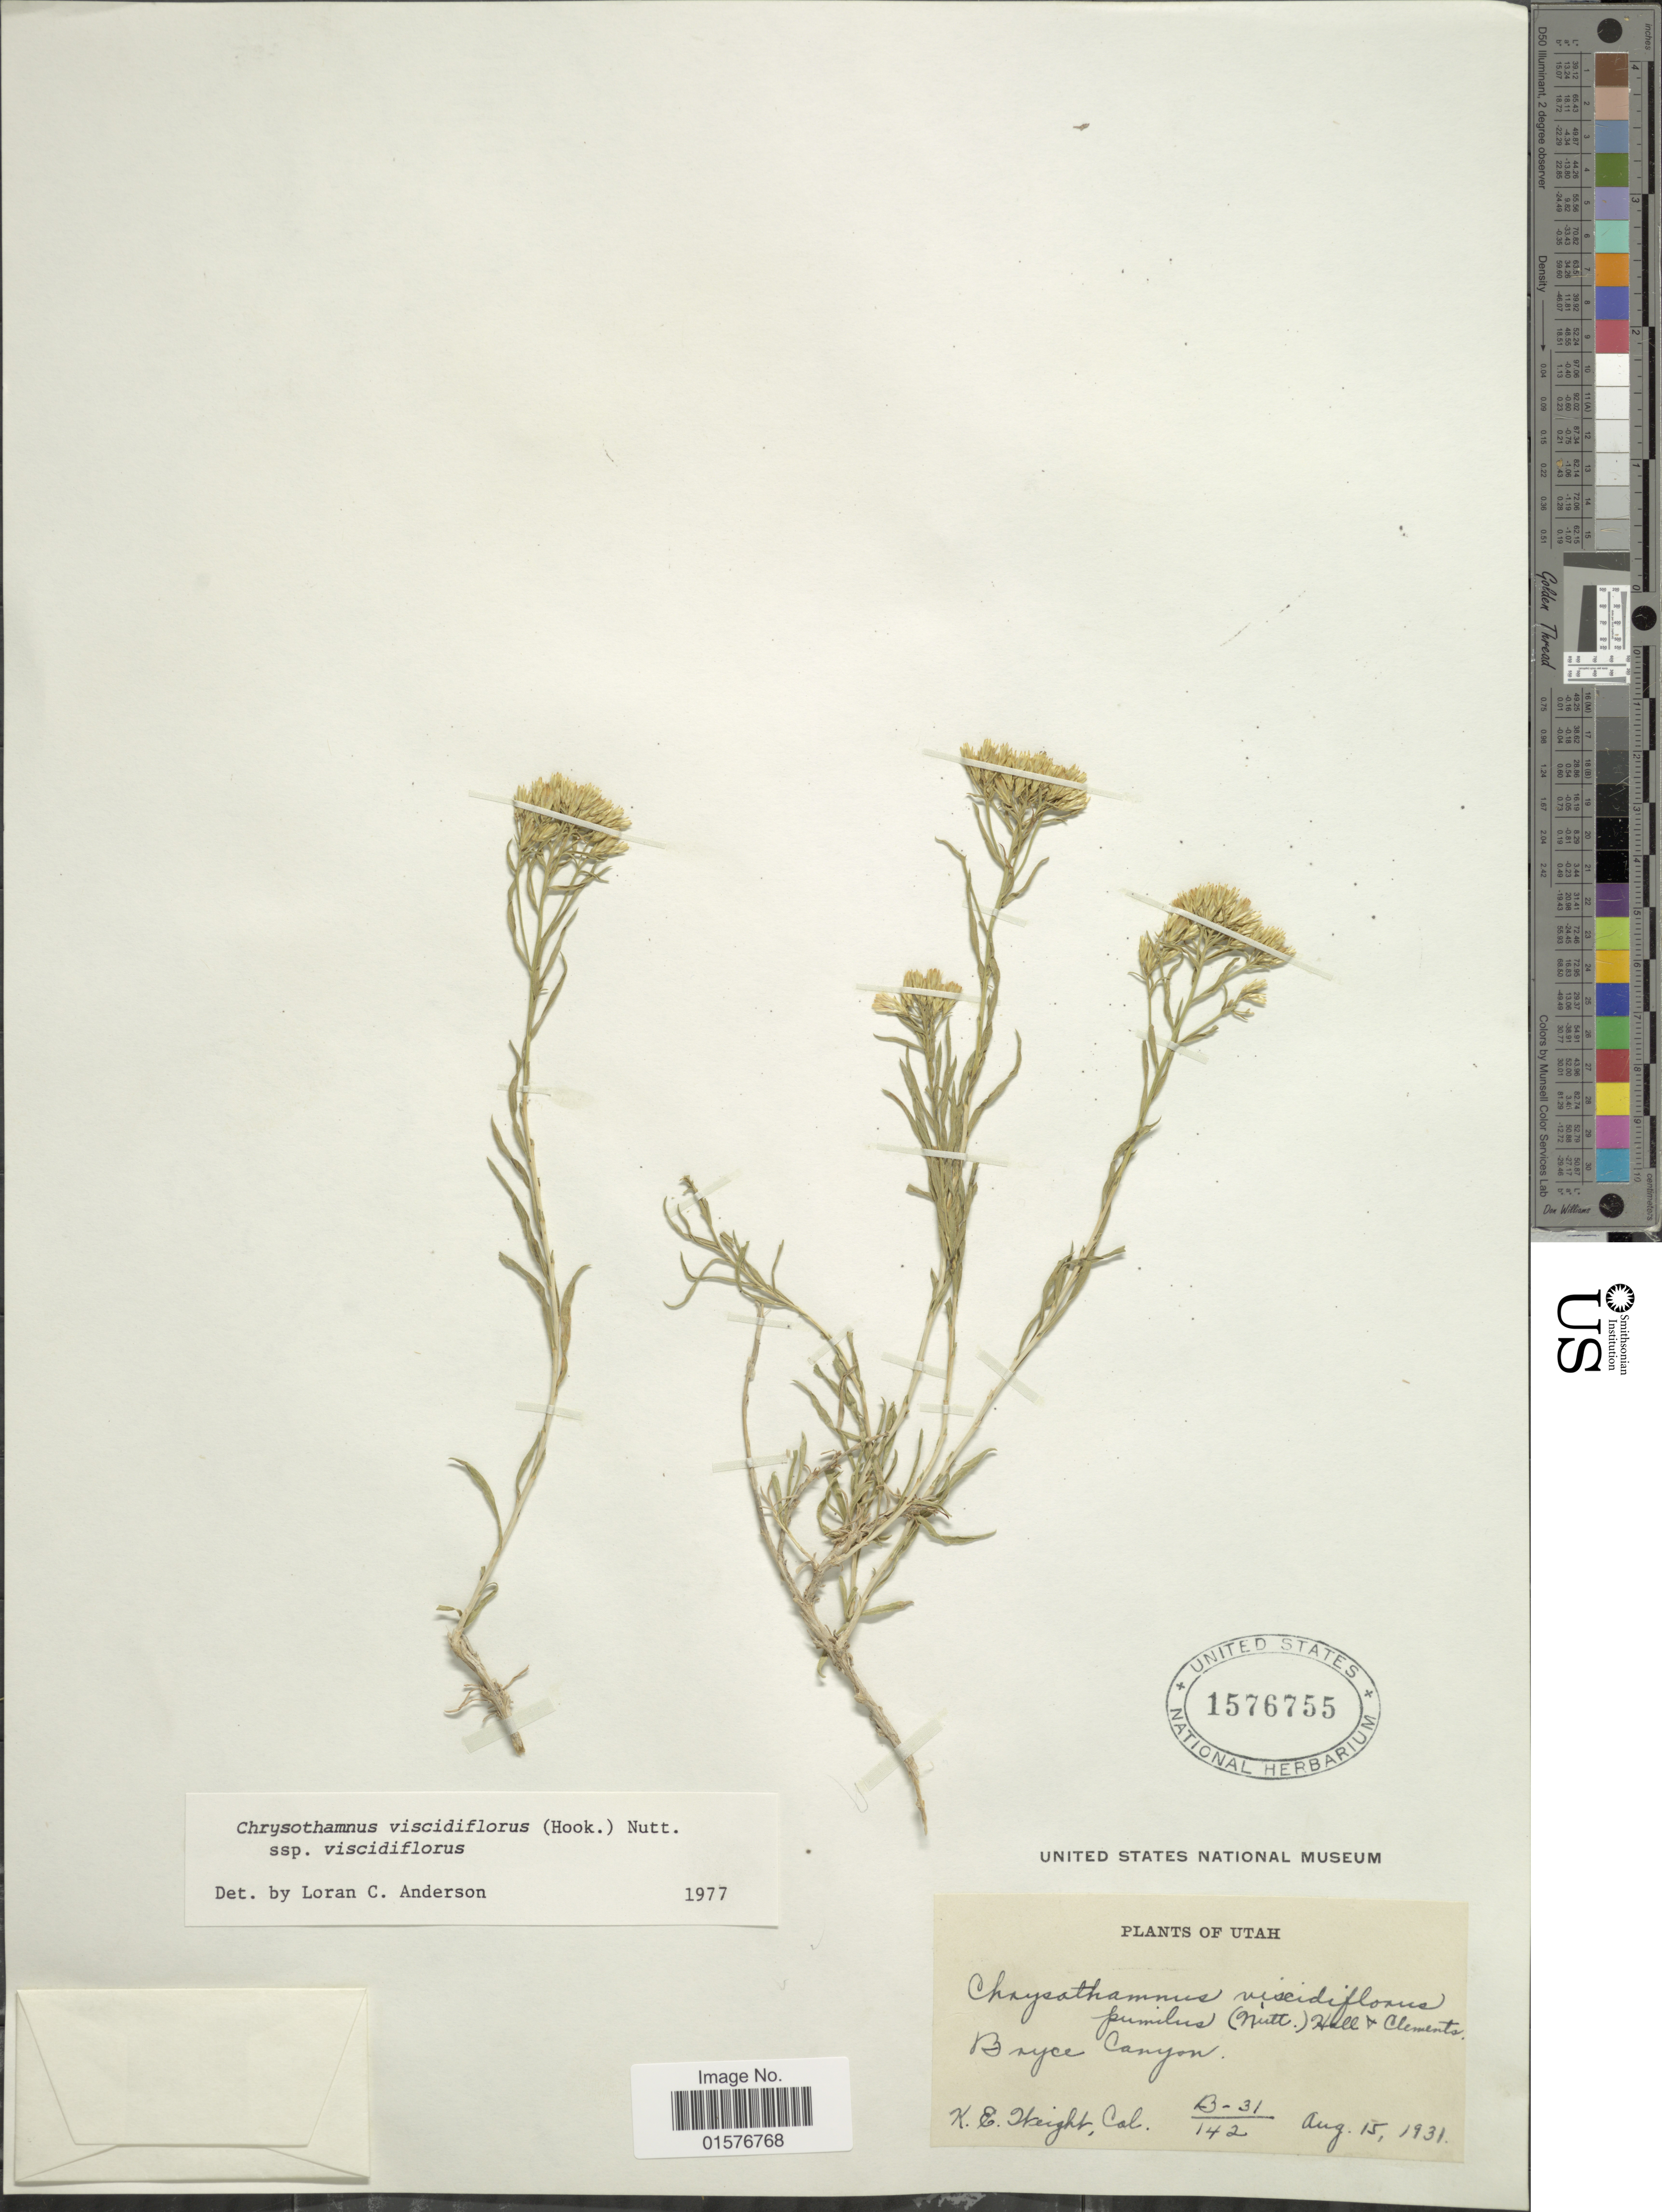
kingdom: Plantae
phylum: Tracheophyta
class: Magnoliopsida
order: Asterales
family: Asteraceae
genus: Chrysothamnus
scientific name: Chrysothamnus viscidiflorus subsp. viscidiflorus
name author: (Hook.) Nutt.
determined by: Urbatsch, Lowell E., Curator (LSU), Louisiana State University (UNITED STATES)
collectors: K. Weight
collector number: B-31/142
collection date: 1931-08-15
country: United States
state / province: Utah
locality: Bryce Canyon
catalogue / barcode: US 1576755